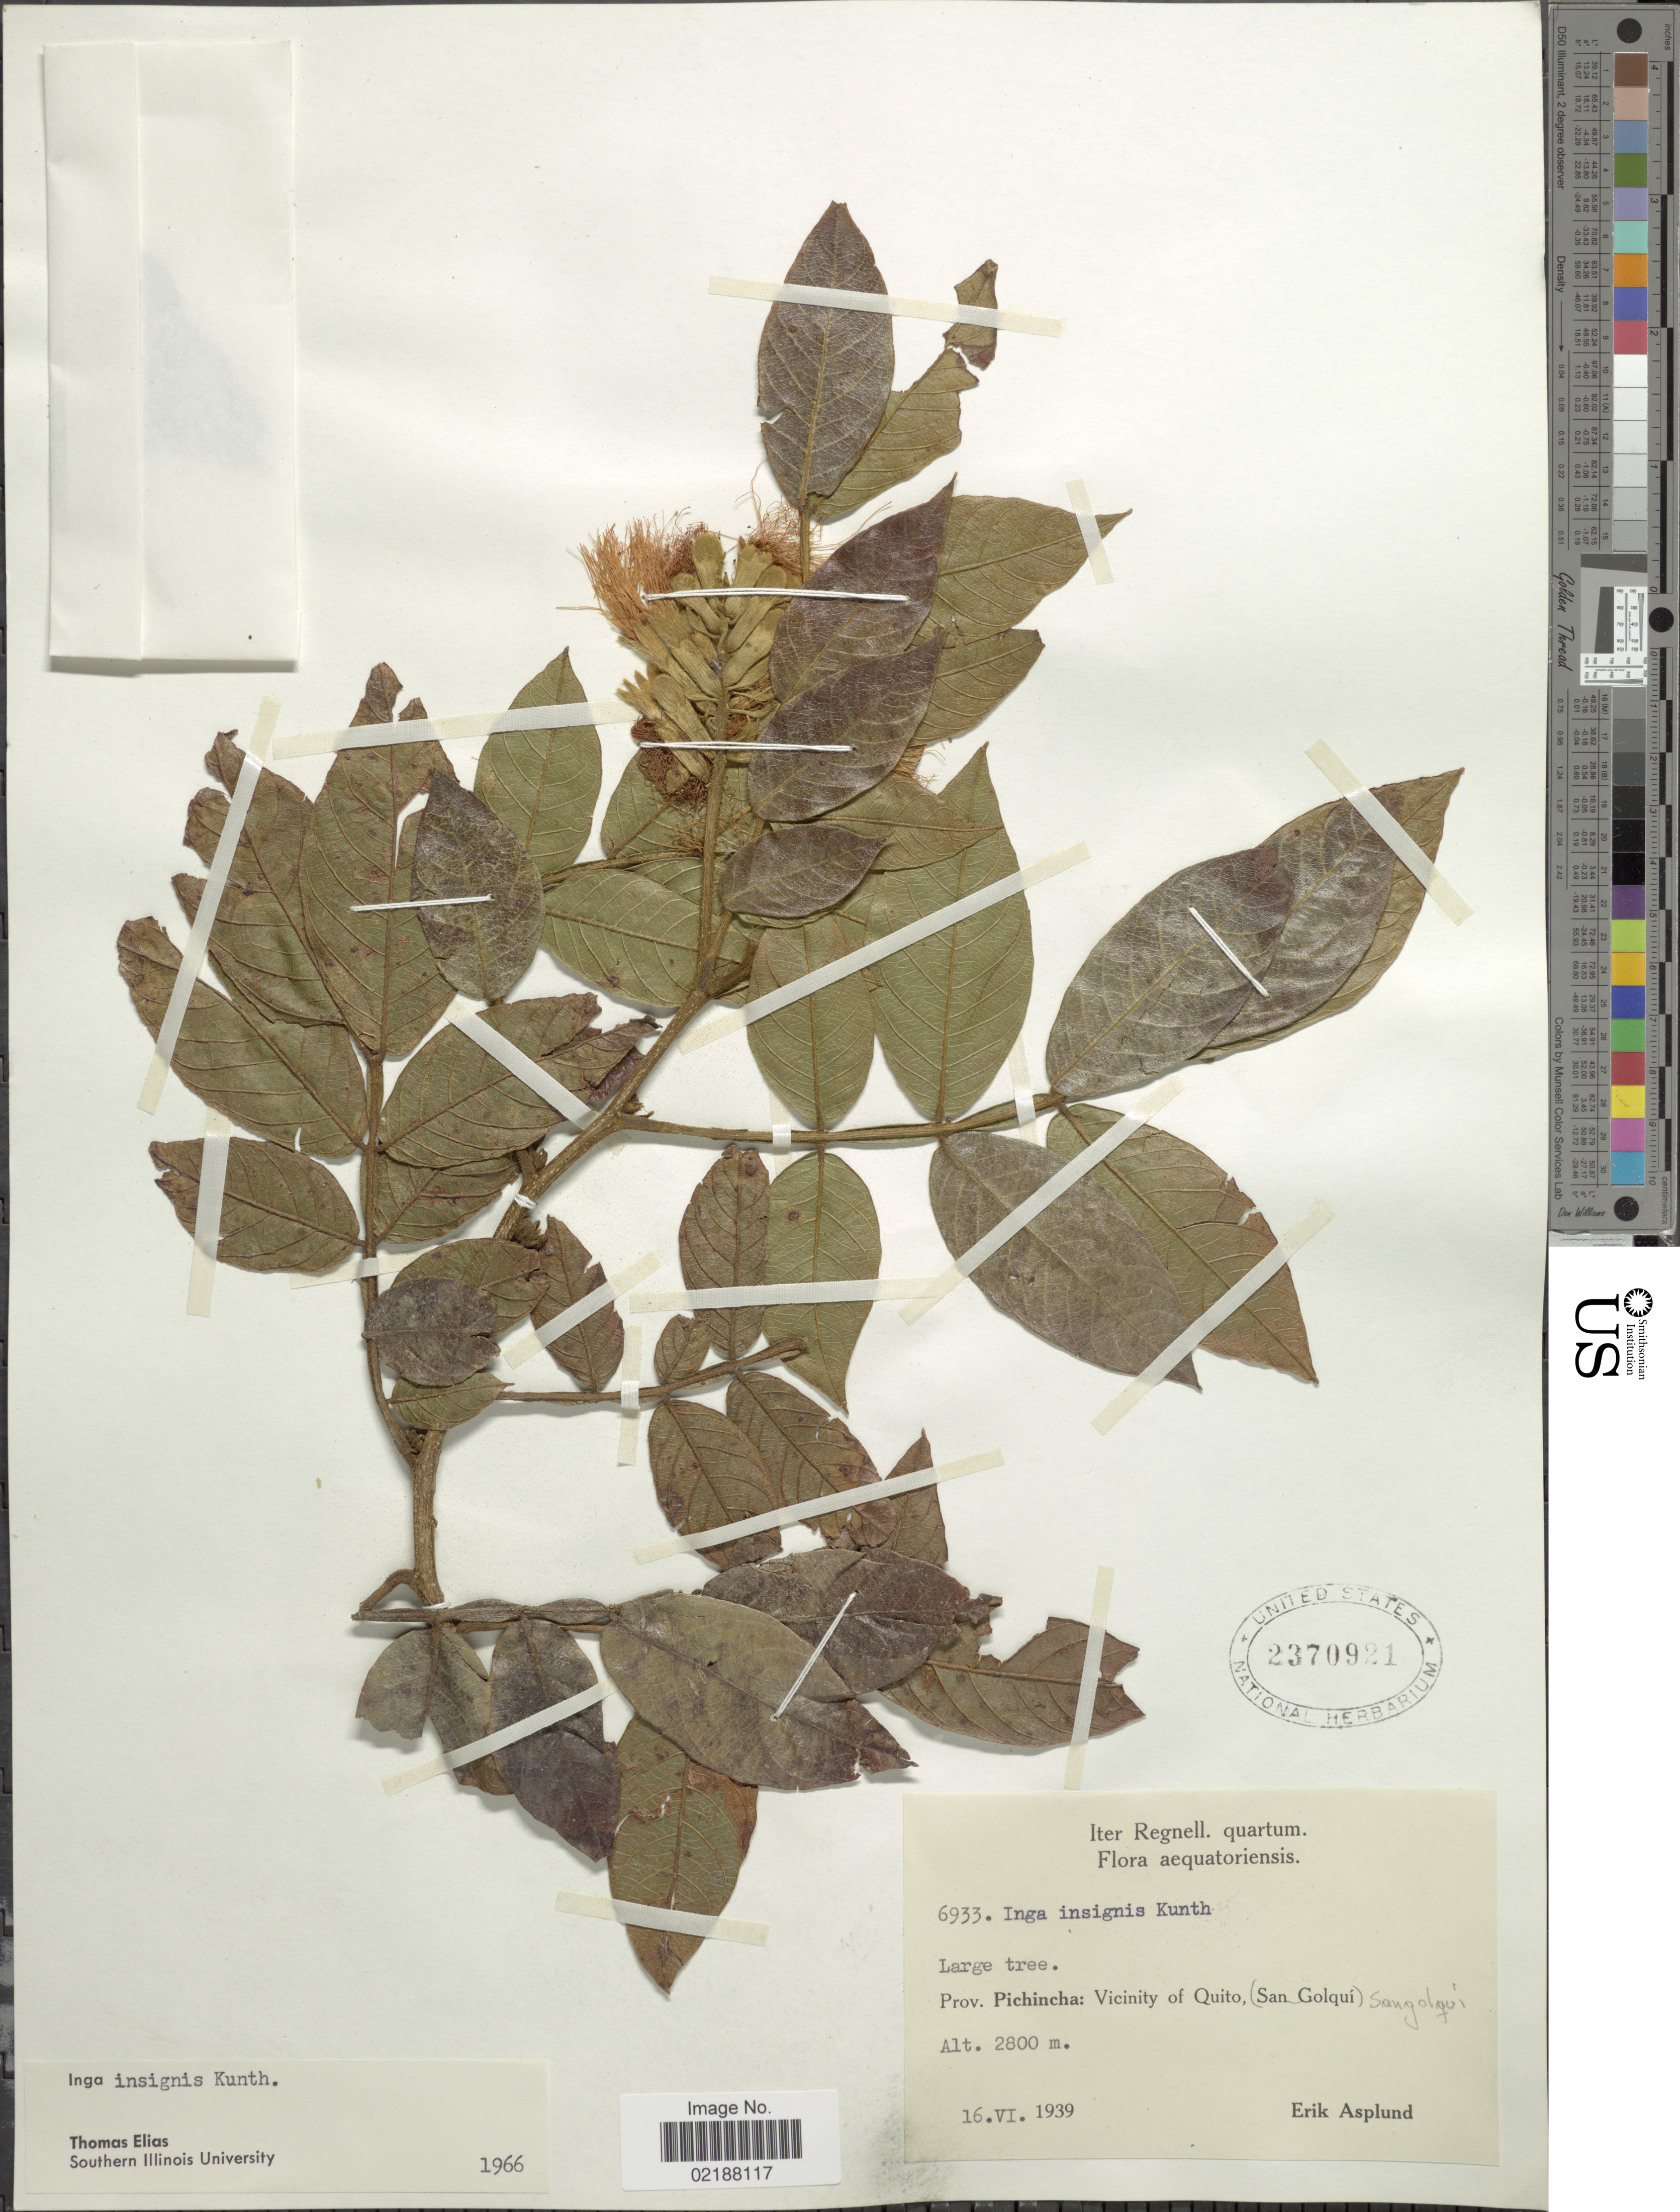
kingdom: Plantae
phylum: Tracheophyta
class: Magnoliopsida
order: Fabales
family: Fabaceae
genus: Inga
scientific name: Inga insignis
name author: Kunth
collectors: E. Asplund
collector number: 6933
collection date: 1939-06-16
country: Ecuador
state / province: Pichincha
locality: Prov. Pichincha: Vicinity of Quito, (Sangolquí)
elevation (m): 2800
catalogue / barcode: US 2370921